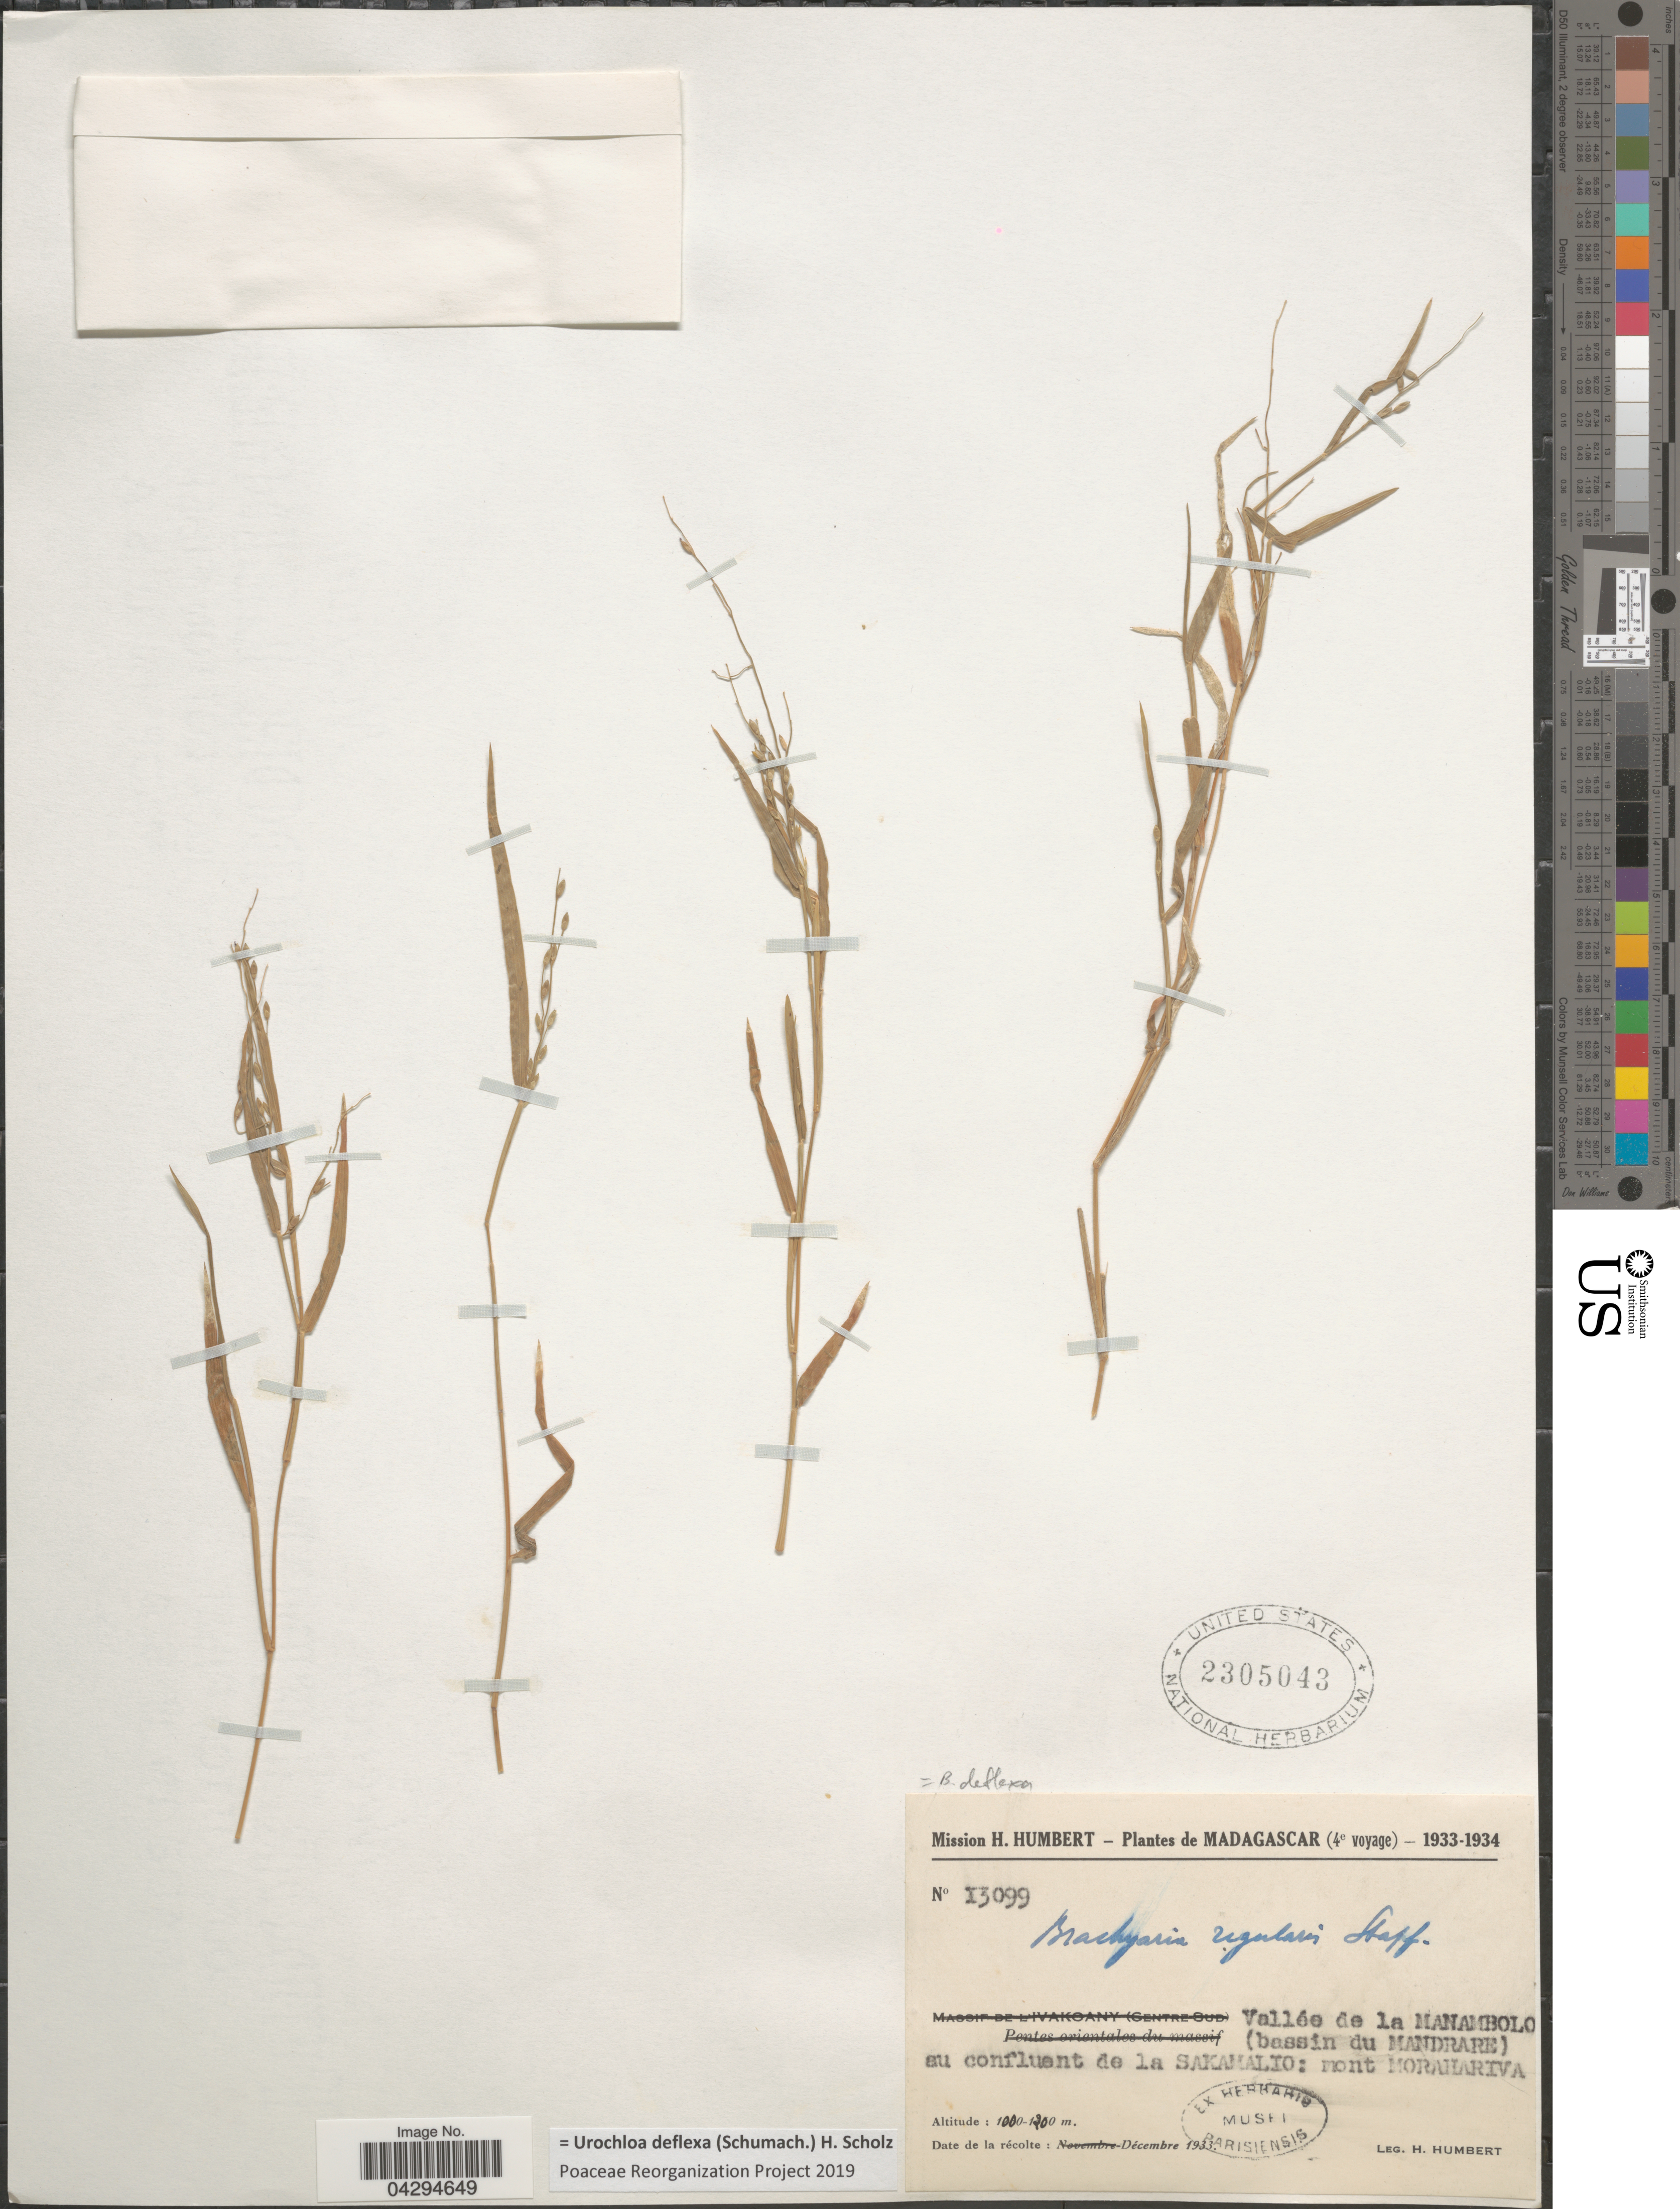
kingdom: Plantae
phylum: Tracheophyta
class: Liliopsida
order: Poales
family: Poaceae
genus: Urochloa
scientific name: Urochloa deflexa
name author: (Schumach.) H. Scholz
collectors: H. Humbert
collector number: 13099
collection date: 1933-12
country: Madagascar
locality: Mission H. Humbert - Plantes de Madagascar (4ͤ voyage) - 1933-1934. Vallée de la Manambolo (bassin du Mandrare) au confluent de la Sakamalio: mont Morahariva.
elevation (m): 1000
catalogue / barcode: US 2305043